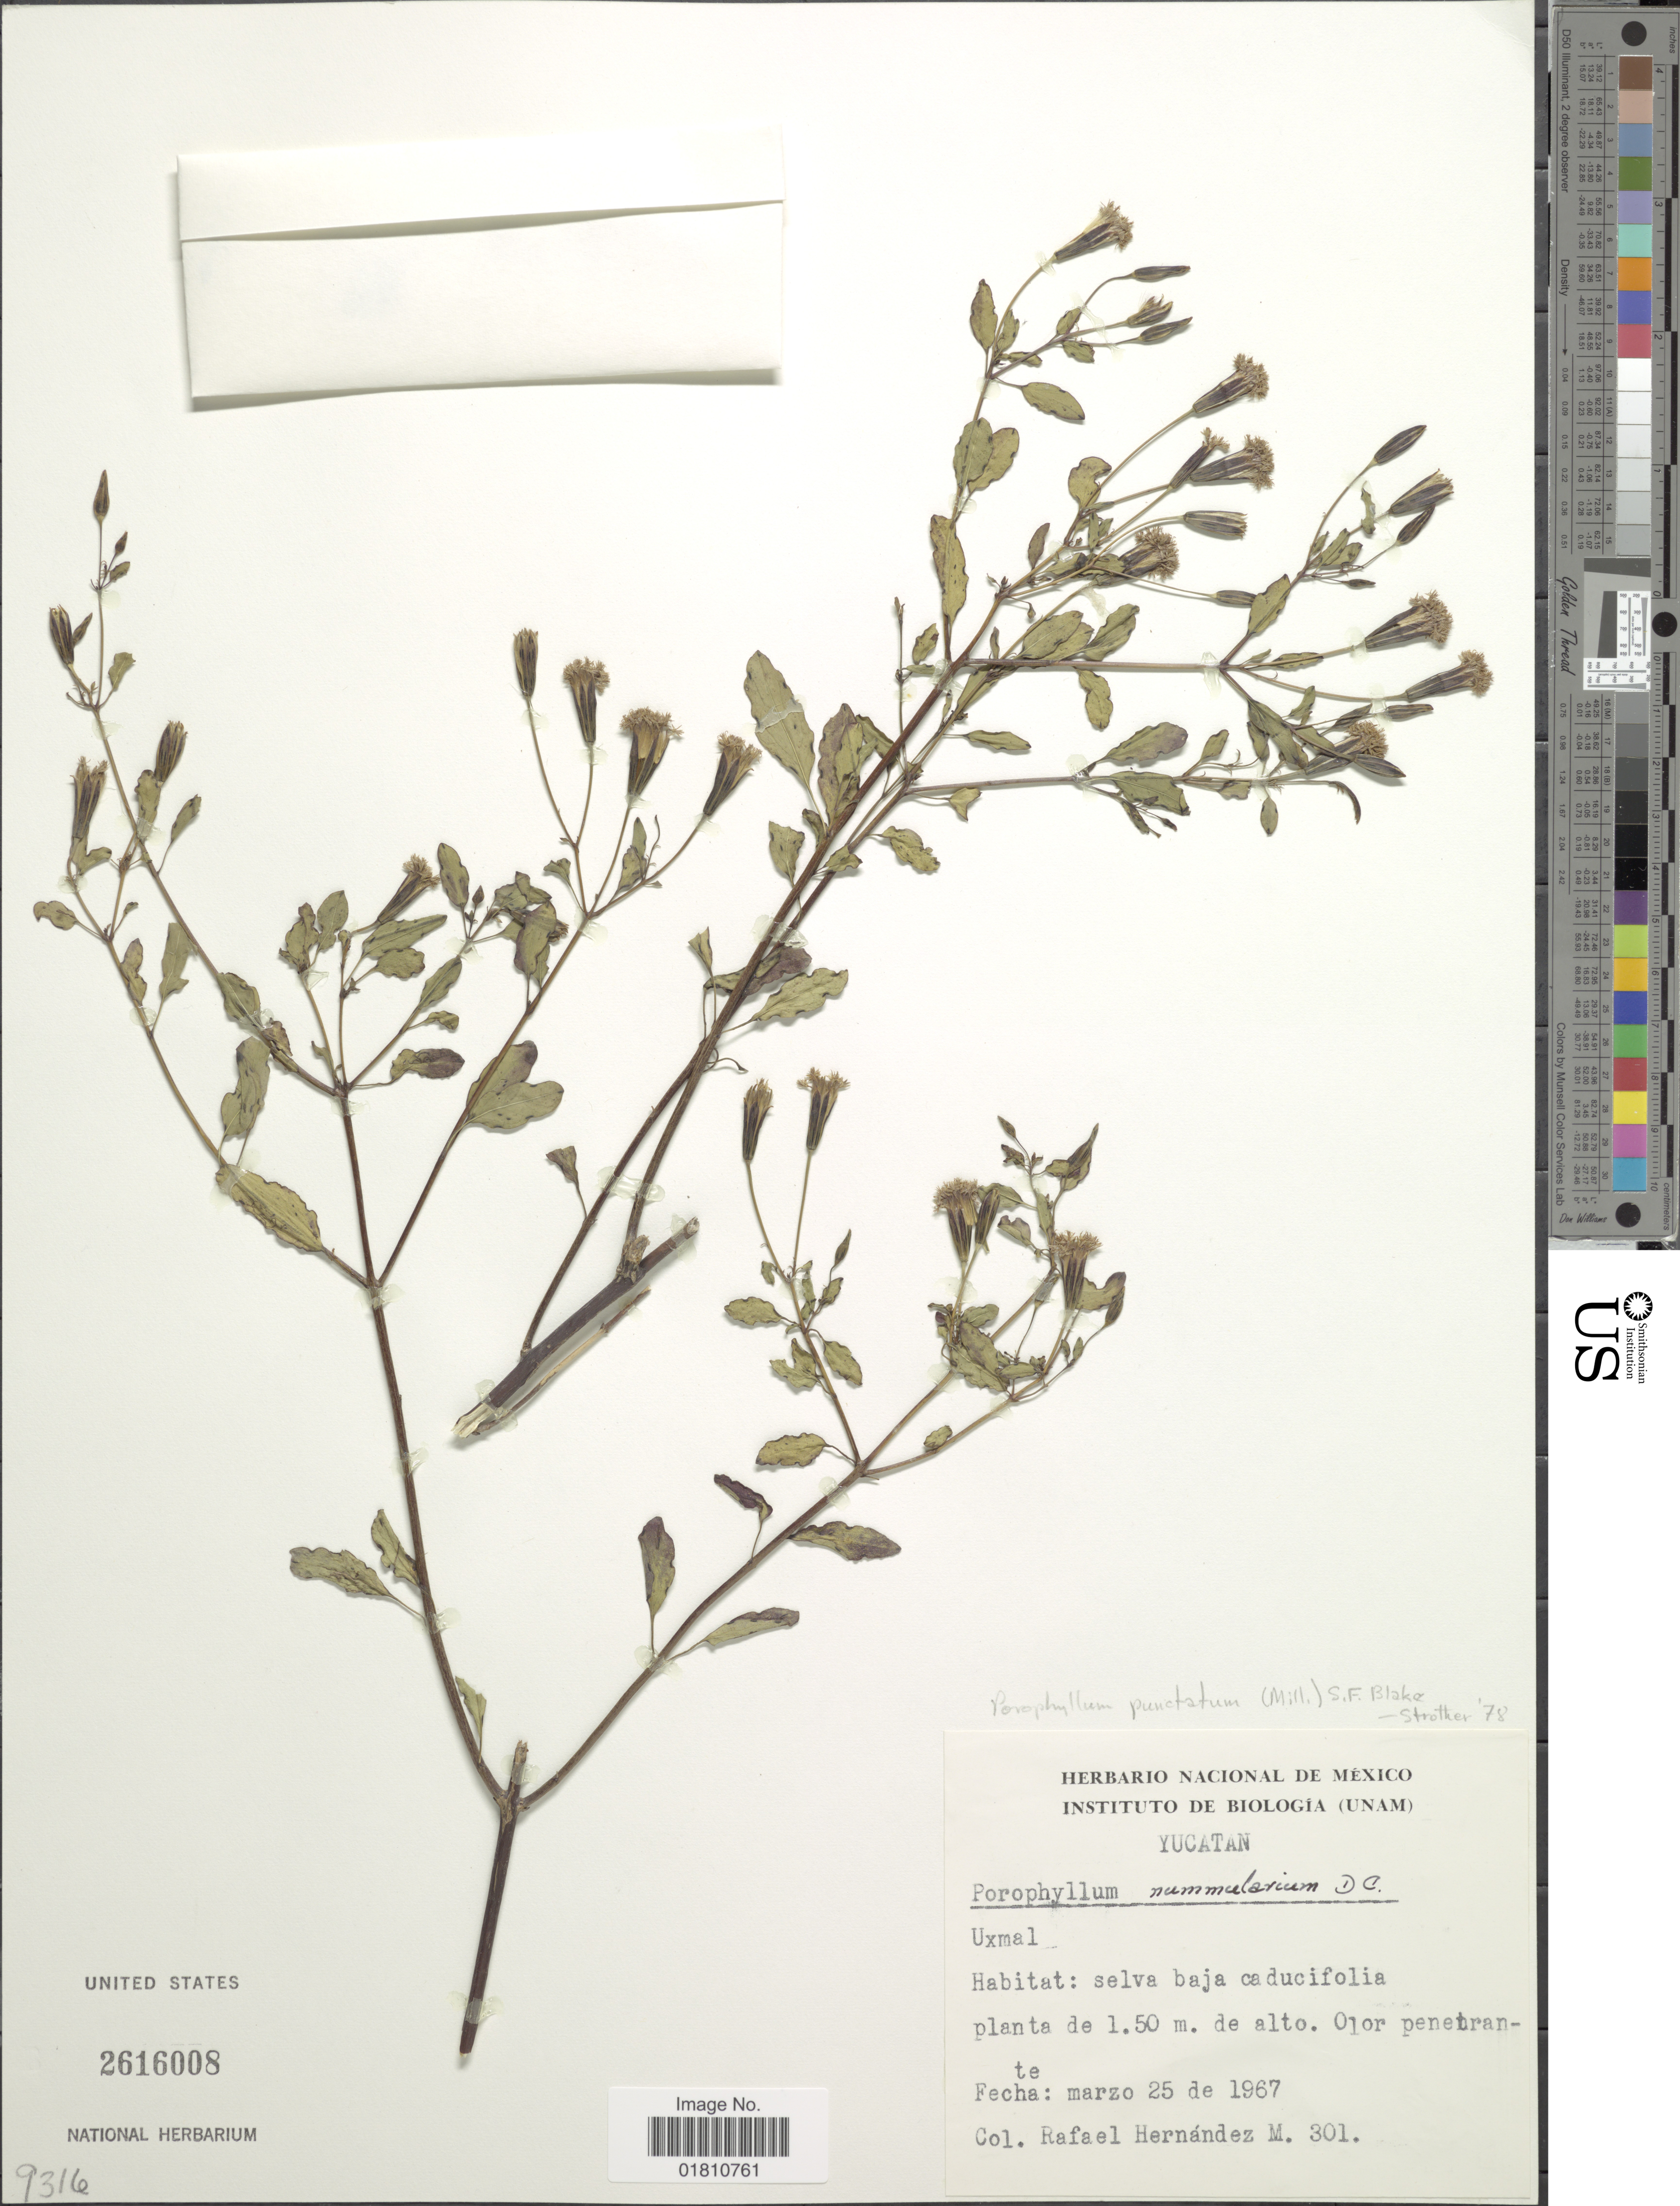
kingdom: Plantae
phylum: Tracheophyta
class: Magnoliopsida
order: Asterales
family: Asteraceae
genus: Porophyllum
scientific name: Porophyllum punctatum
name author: (Mill.) S.F. Blake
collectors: R. Hernández-M.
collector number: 301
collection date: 1967-03-25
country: Mexico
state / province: Yucatán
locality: Uxmal.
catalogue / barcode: US 2616008